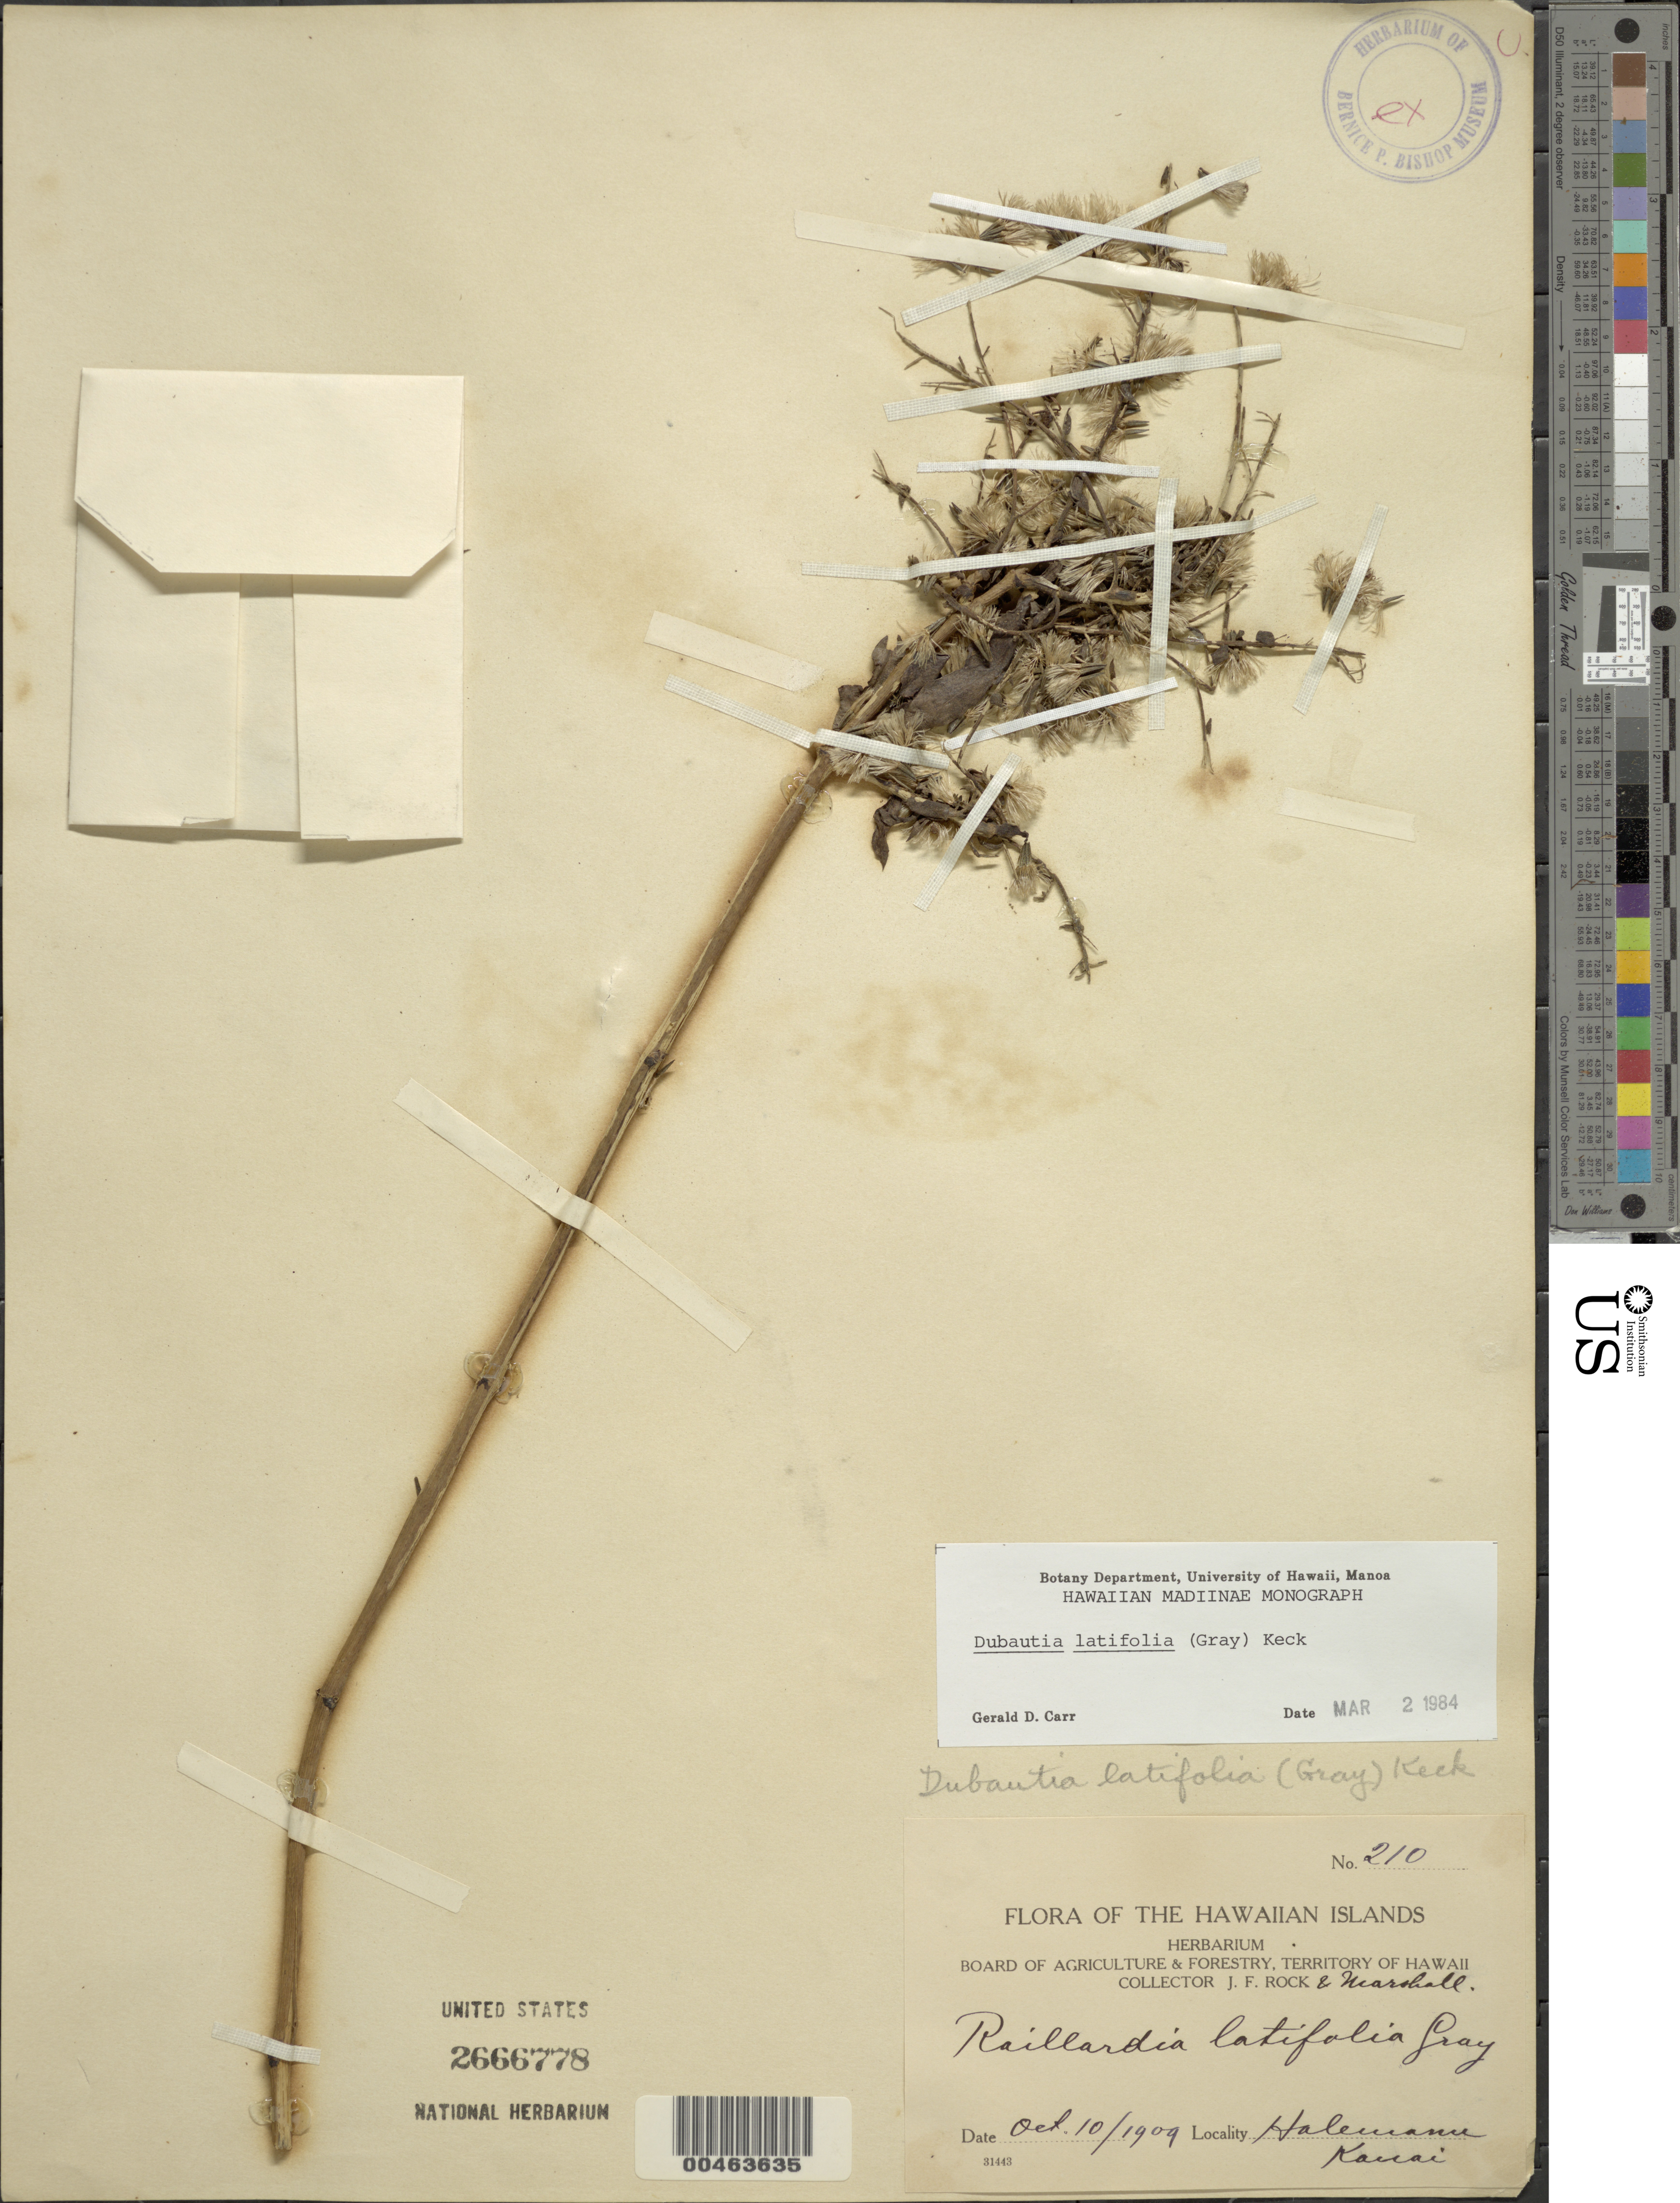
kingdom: Plantae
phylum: Tracheophyta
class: Magnoliopsida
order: Asterales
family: Asteraceae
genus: Dubautia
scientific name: Dubautia latifolia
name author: (A. Gray) D.D. Keck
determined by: Carr, G. D.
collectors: J. F. Rock & -. Marshall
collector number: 210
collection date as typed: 10 Oct 1909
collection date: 1909-10-10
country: United States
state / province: Hawaii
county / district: Kauai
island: Kaua'i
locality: Halemanu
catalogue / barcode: US 2666778